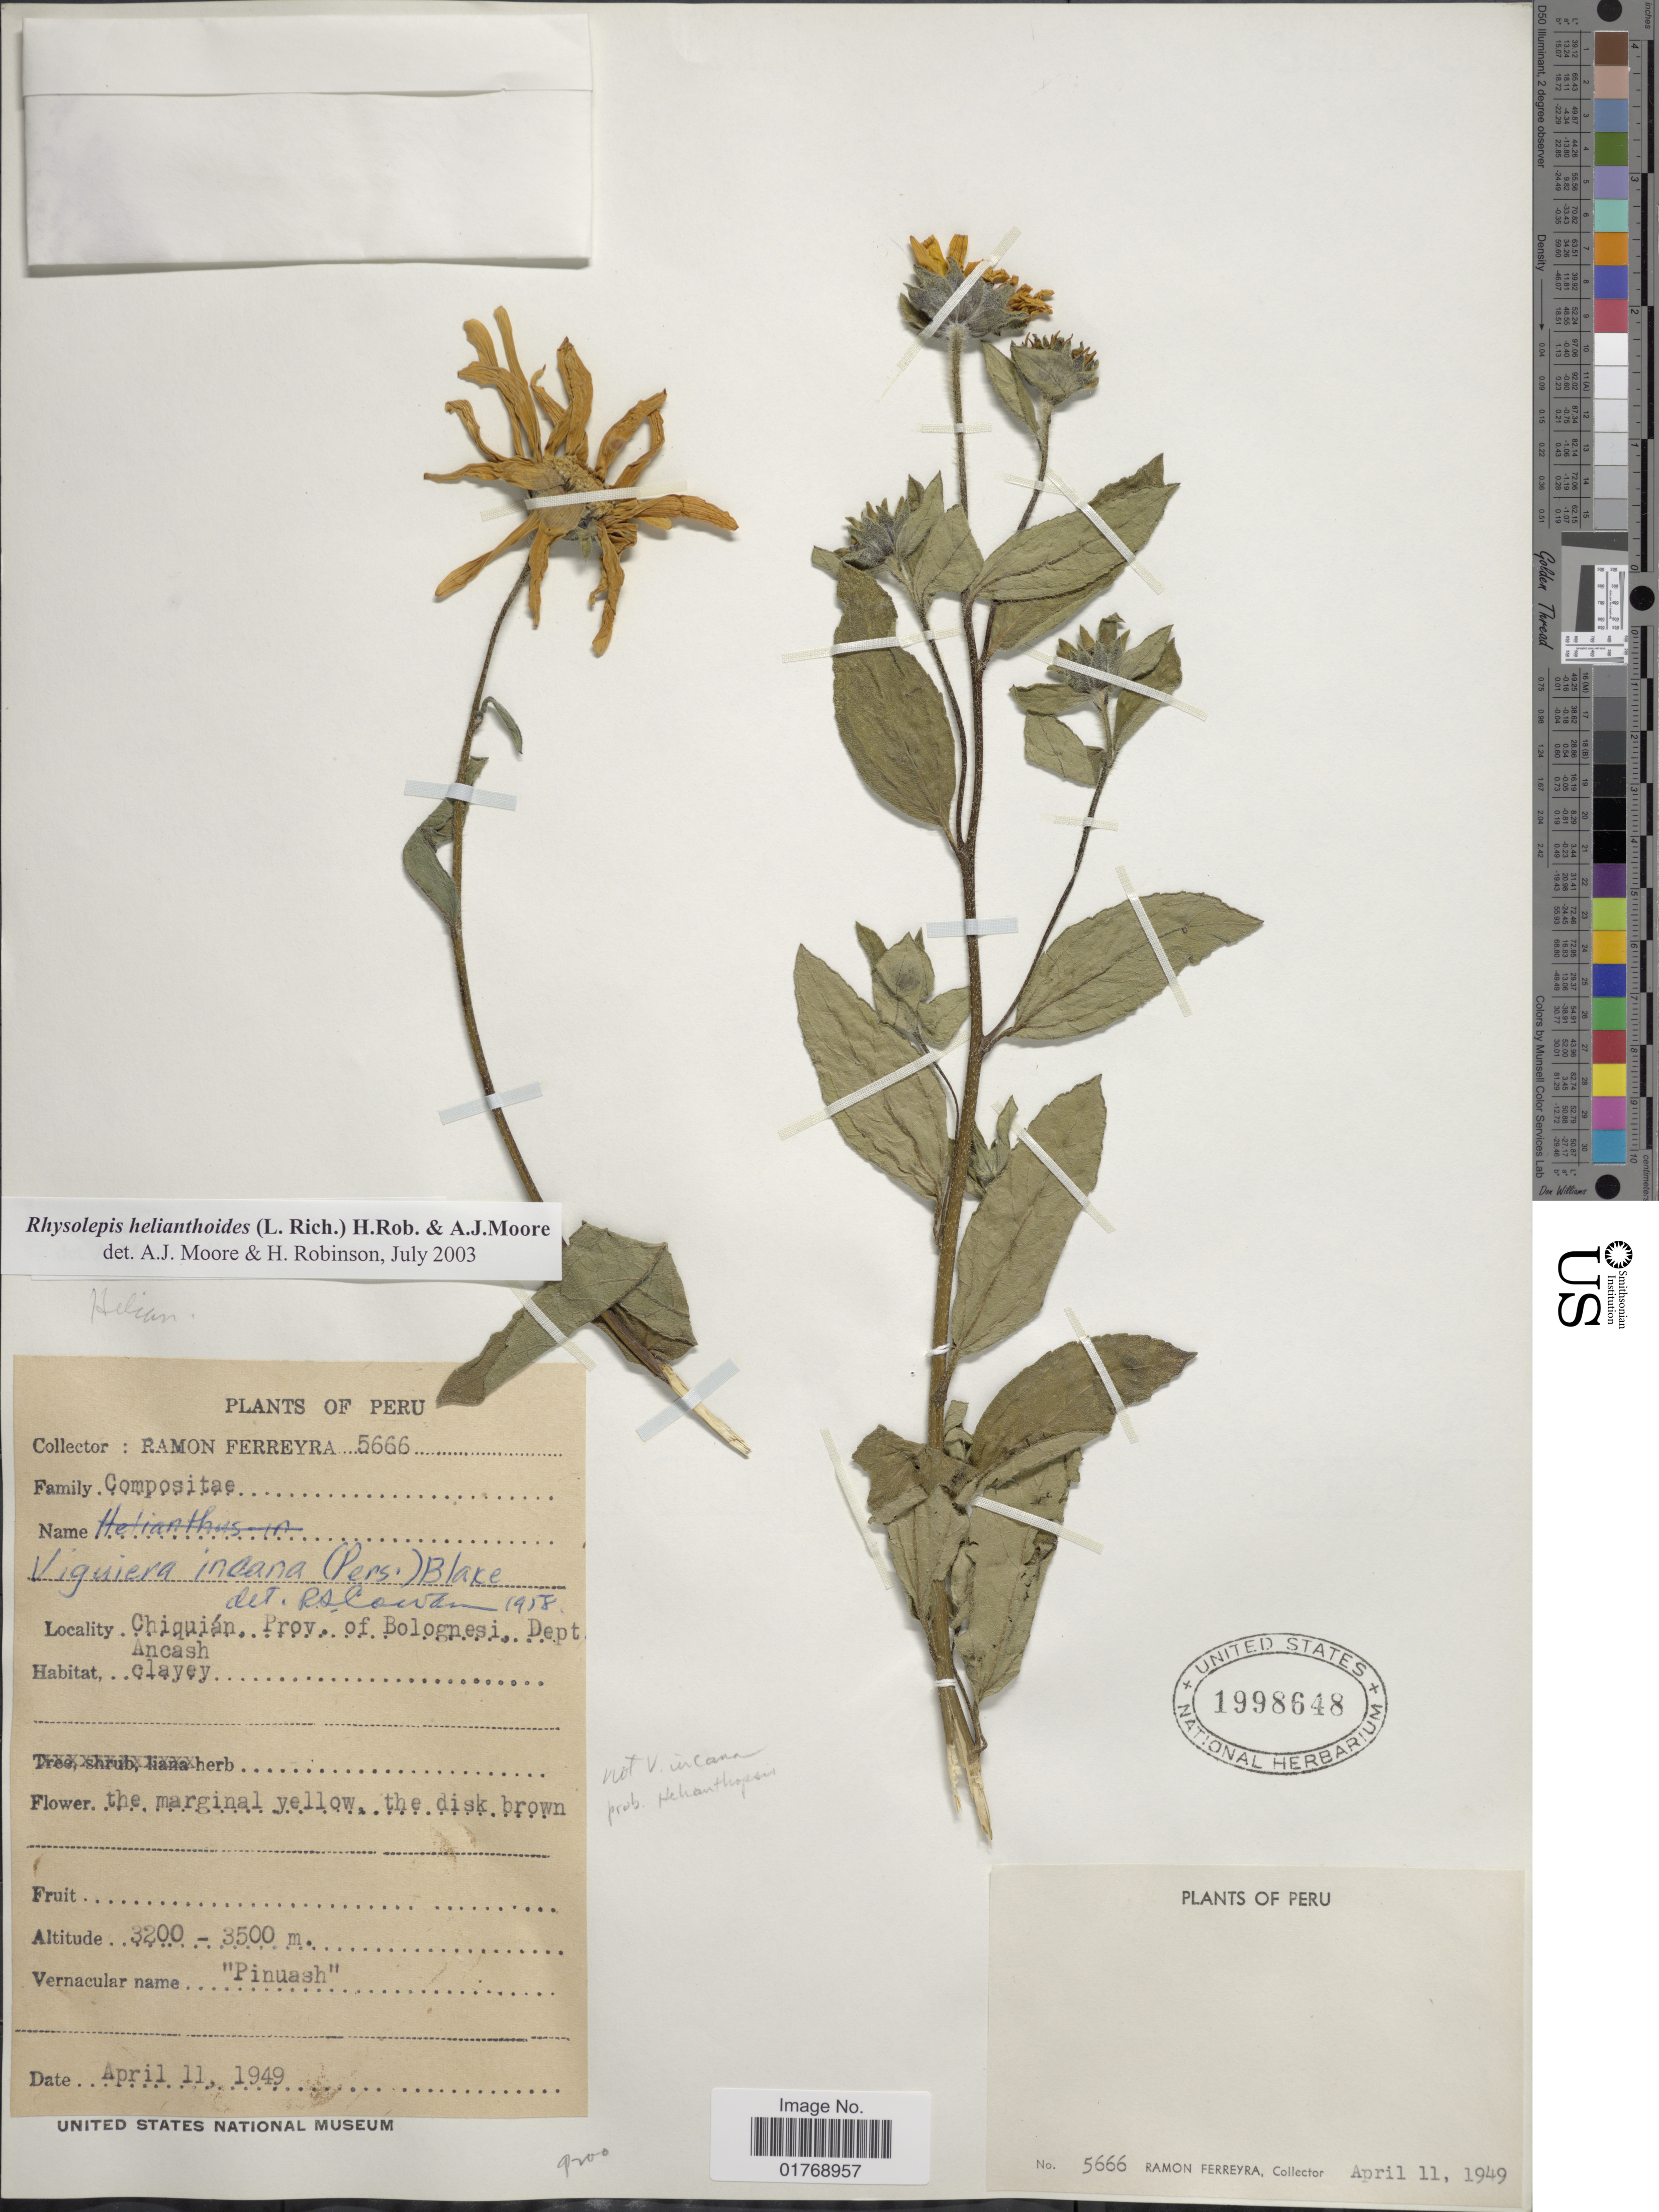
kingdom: Plantae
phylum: Tracheophyta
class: Magnoliopsida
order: Asterales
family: Asteraceae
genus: Viguiera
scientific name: Viguiera procumbens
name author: (Pers.) S.F. Blake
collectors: R. A. Ferreyra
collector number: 5666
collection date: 1949-04-11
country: Peru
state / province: Ancash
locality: Chiquián, Prov. of Bolognesi, Dept. Ancash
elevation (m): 3200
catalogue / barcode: US 1998648